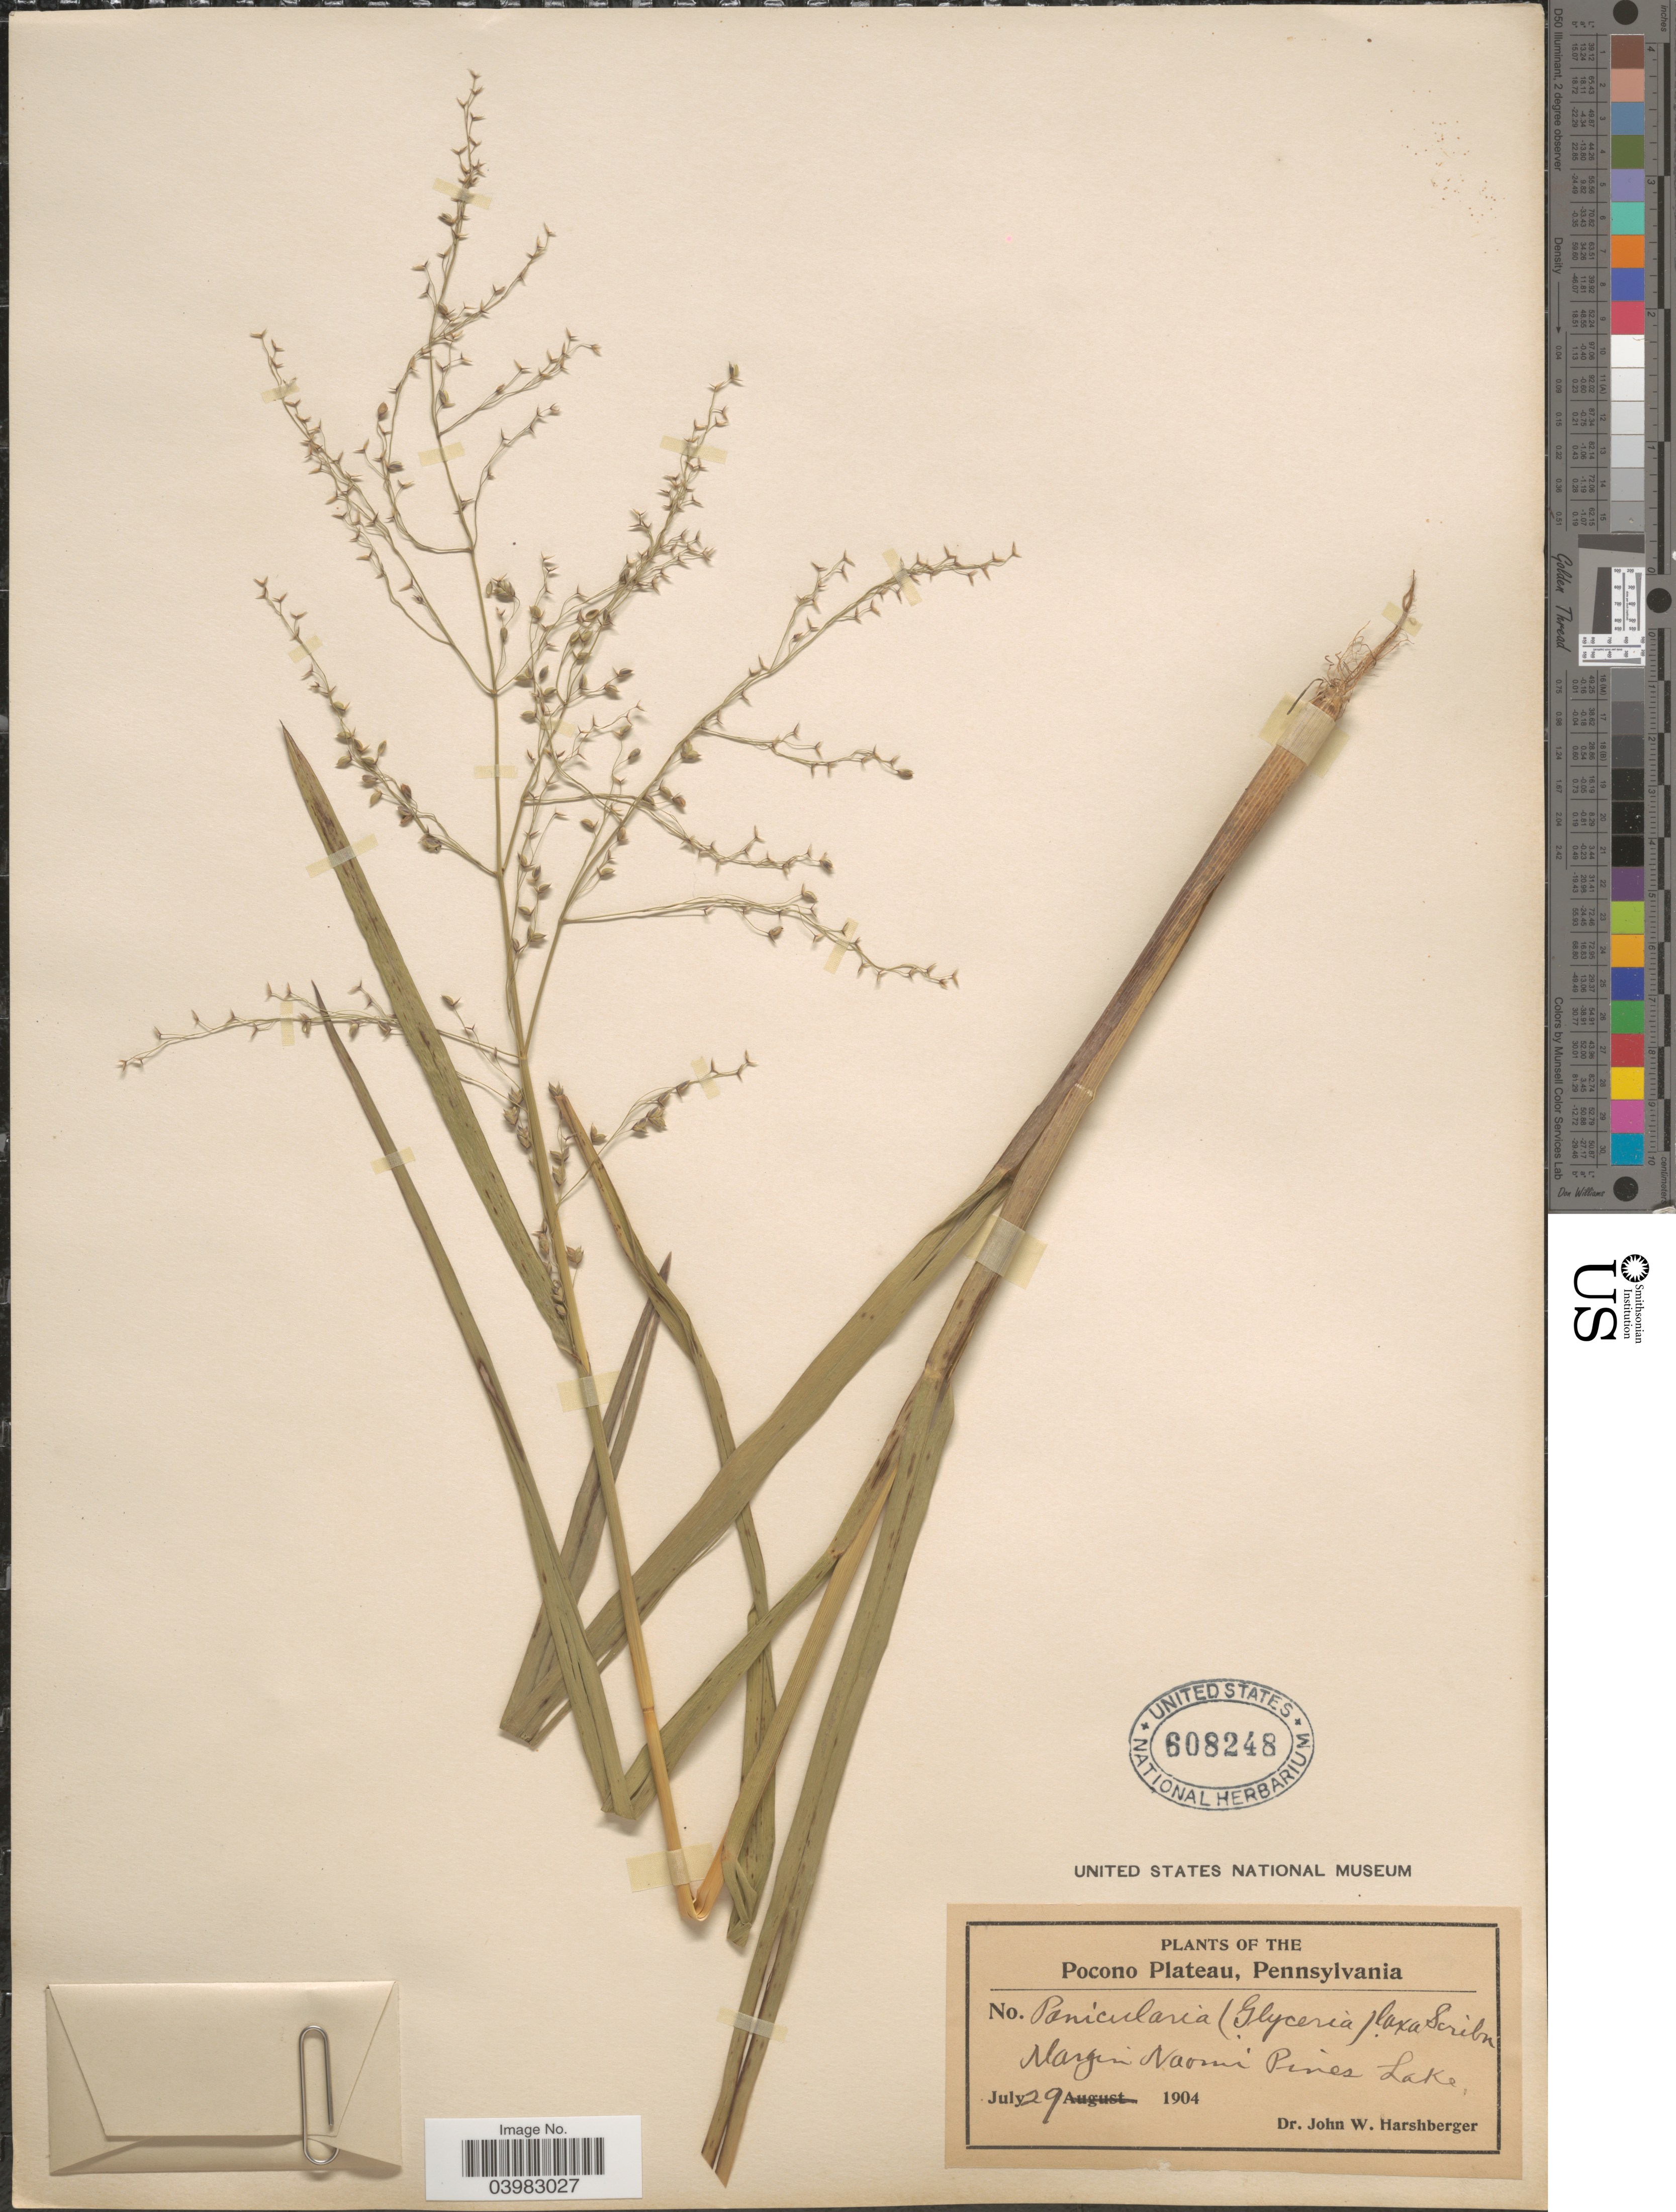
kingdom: Plantae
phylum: Tracheophyta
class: Liliopsida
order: Poales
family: Poaceae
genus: Glyceria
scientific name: Glyceria canadensis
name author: (Michx.) Trin.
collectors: J. W. Harshberger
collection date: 1904-07-29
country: United States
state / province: Pennsylvania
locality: The Pocono Plateau. Naomi Pines Lake.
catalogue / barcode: US 608248